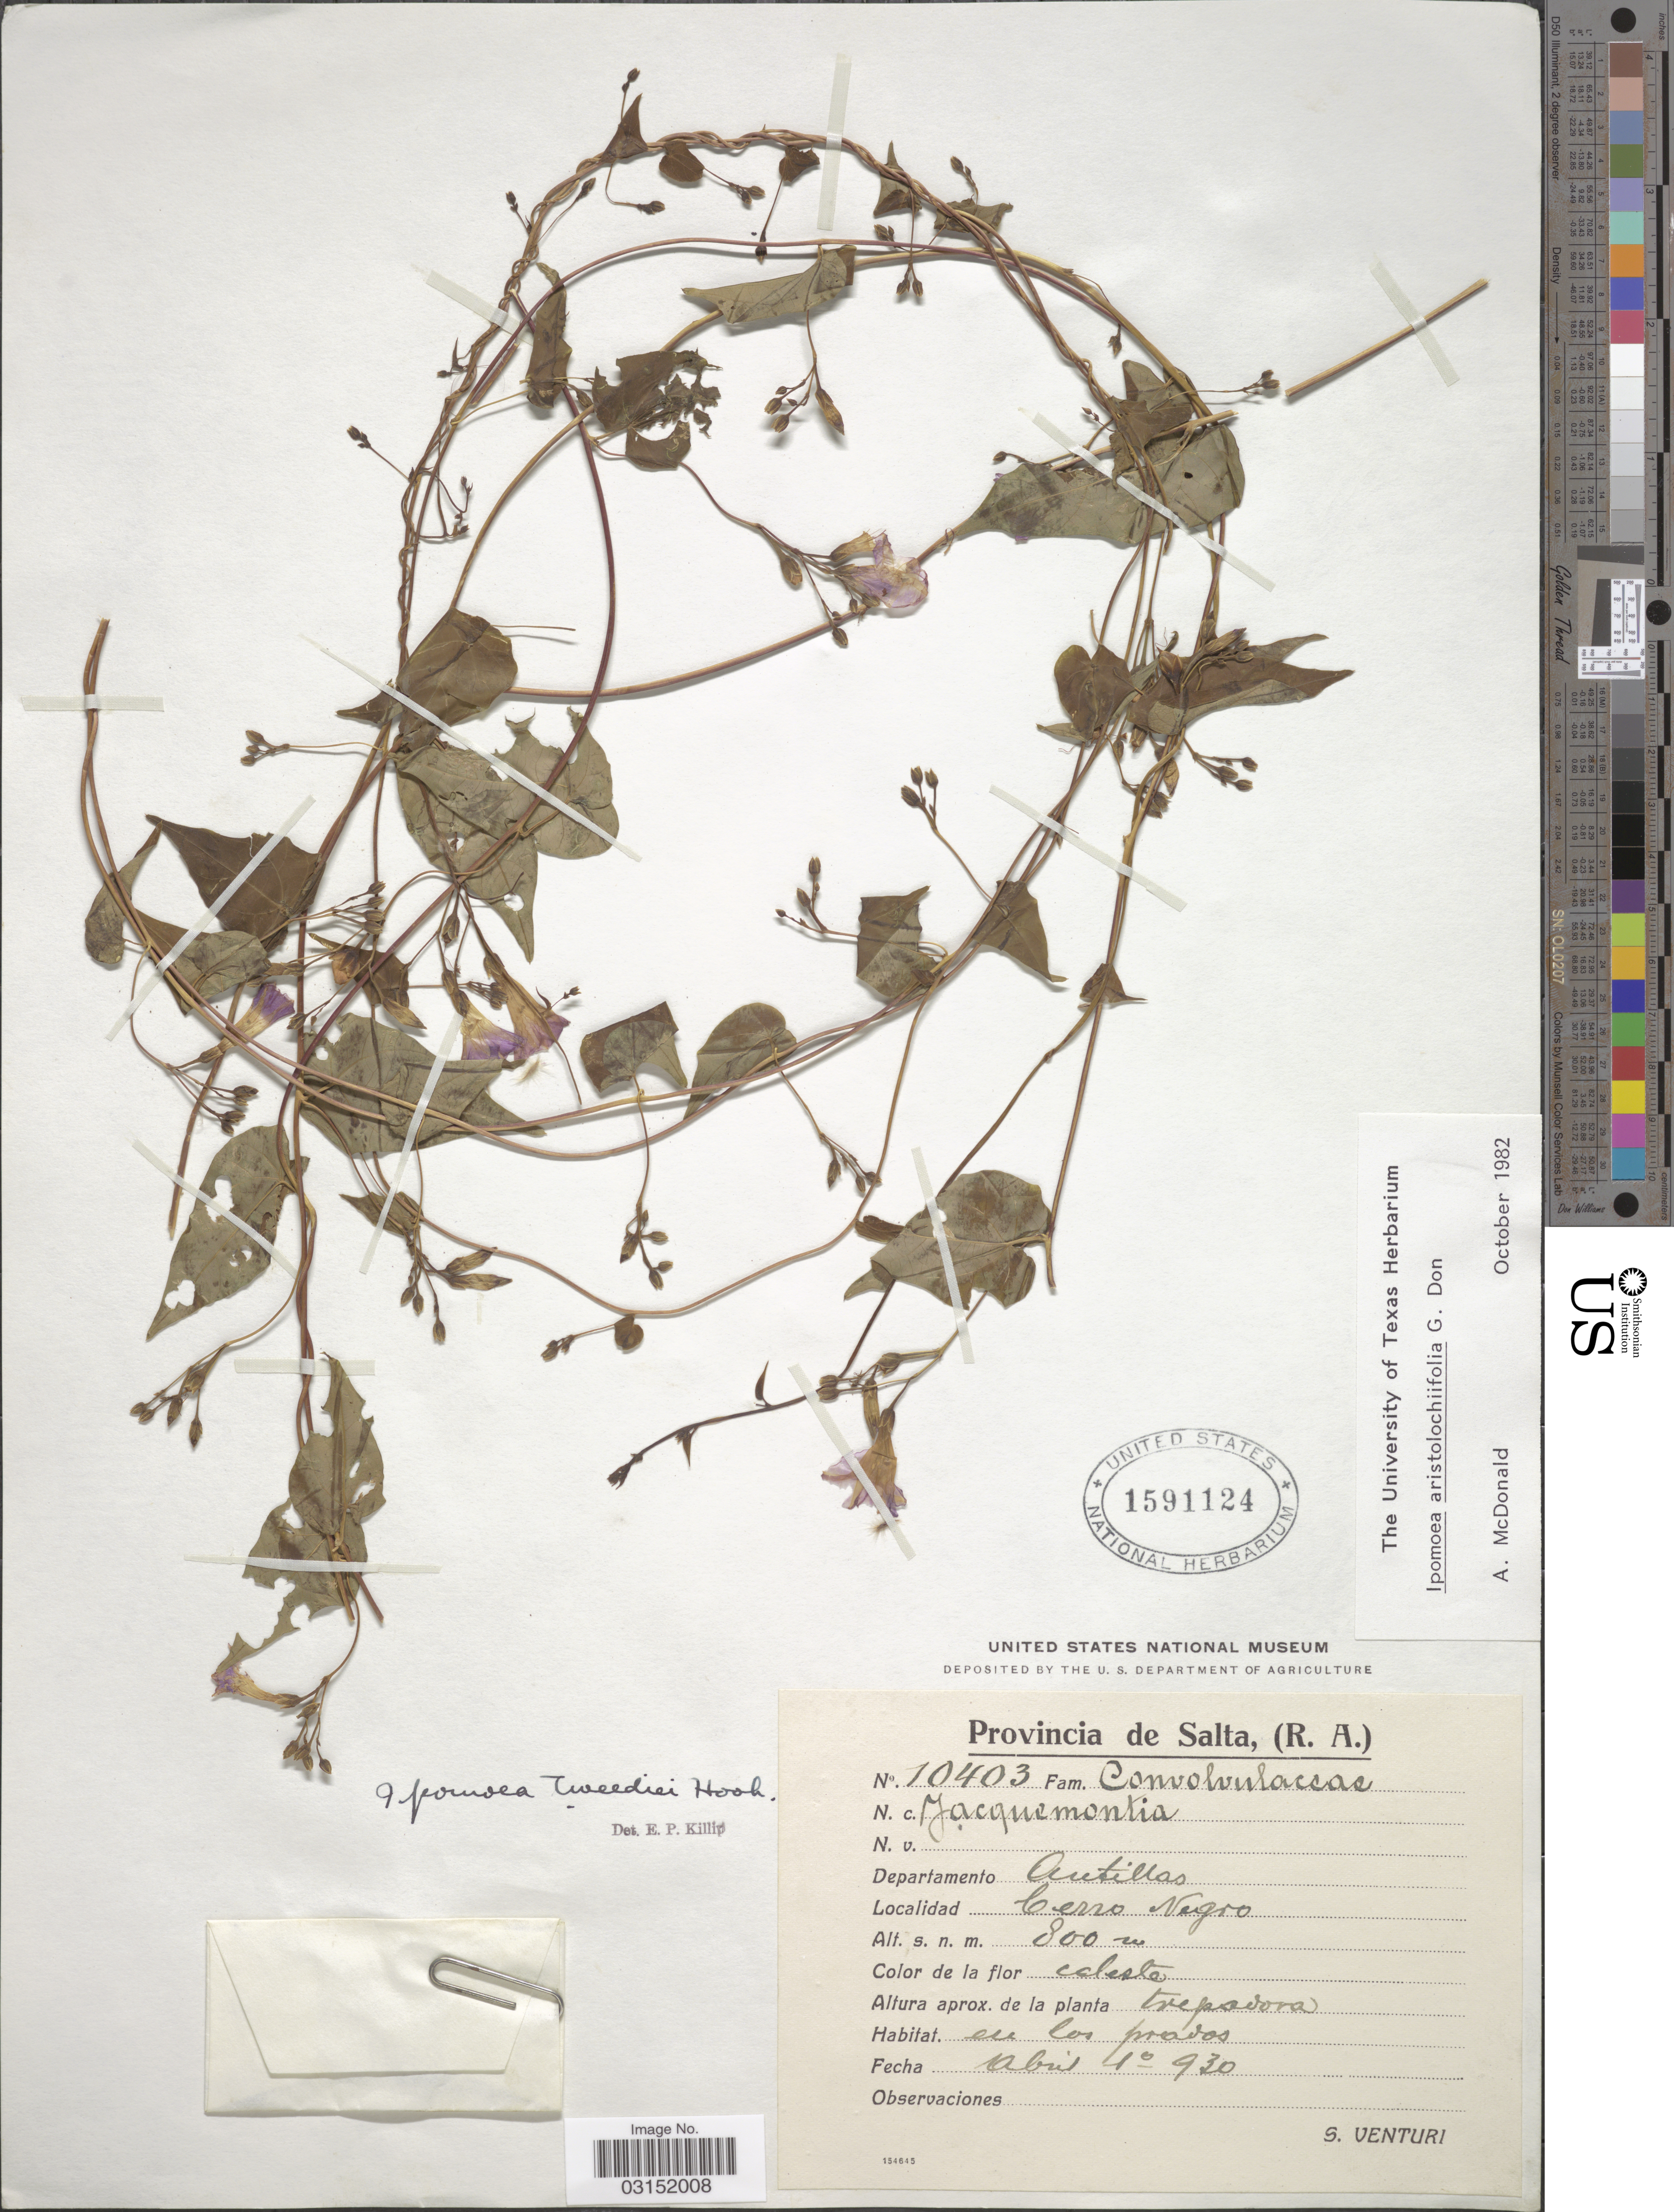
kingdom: Plantae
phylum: Tracheophyta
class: Magnoliopsida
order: Solanales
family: Convolvulaceae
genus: Ipomoea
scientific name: Ipomoea aristolochiifolia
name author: G. Don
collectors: S. Venturi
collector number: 10403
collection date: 1930-04-04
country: Argentina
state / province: Salta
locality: Provincia de Salta, (R.A.) Departamento Antillas, Cerro Negro.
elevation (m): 800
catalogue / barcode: US 1591124